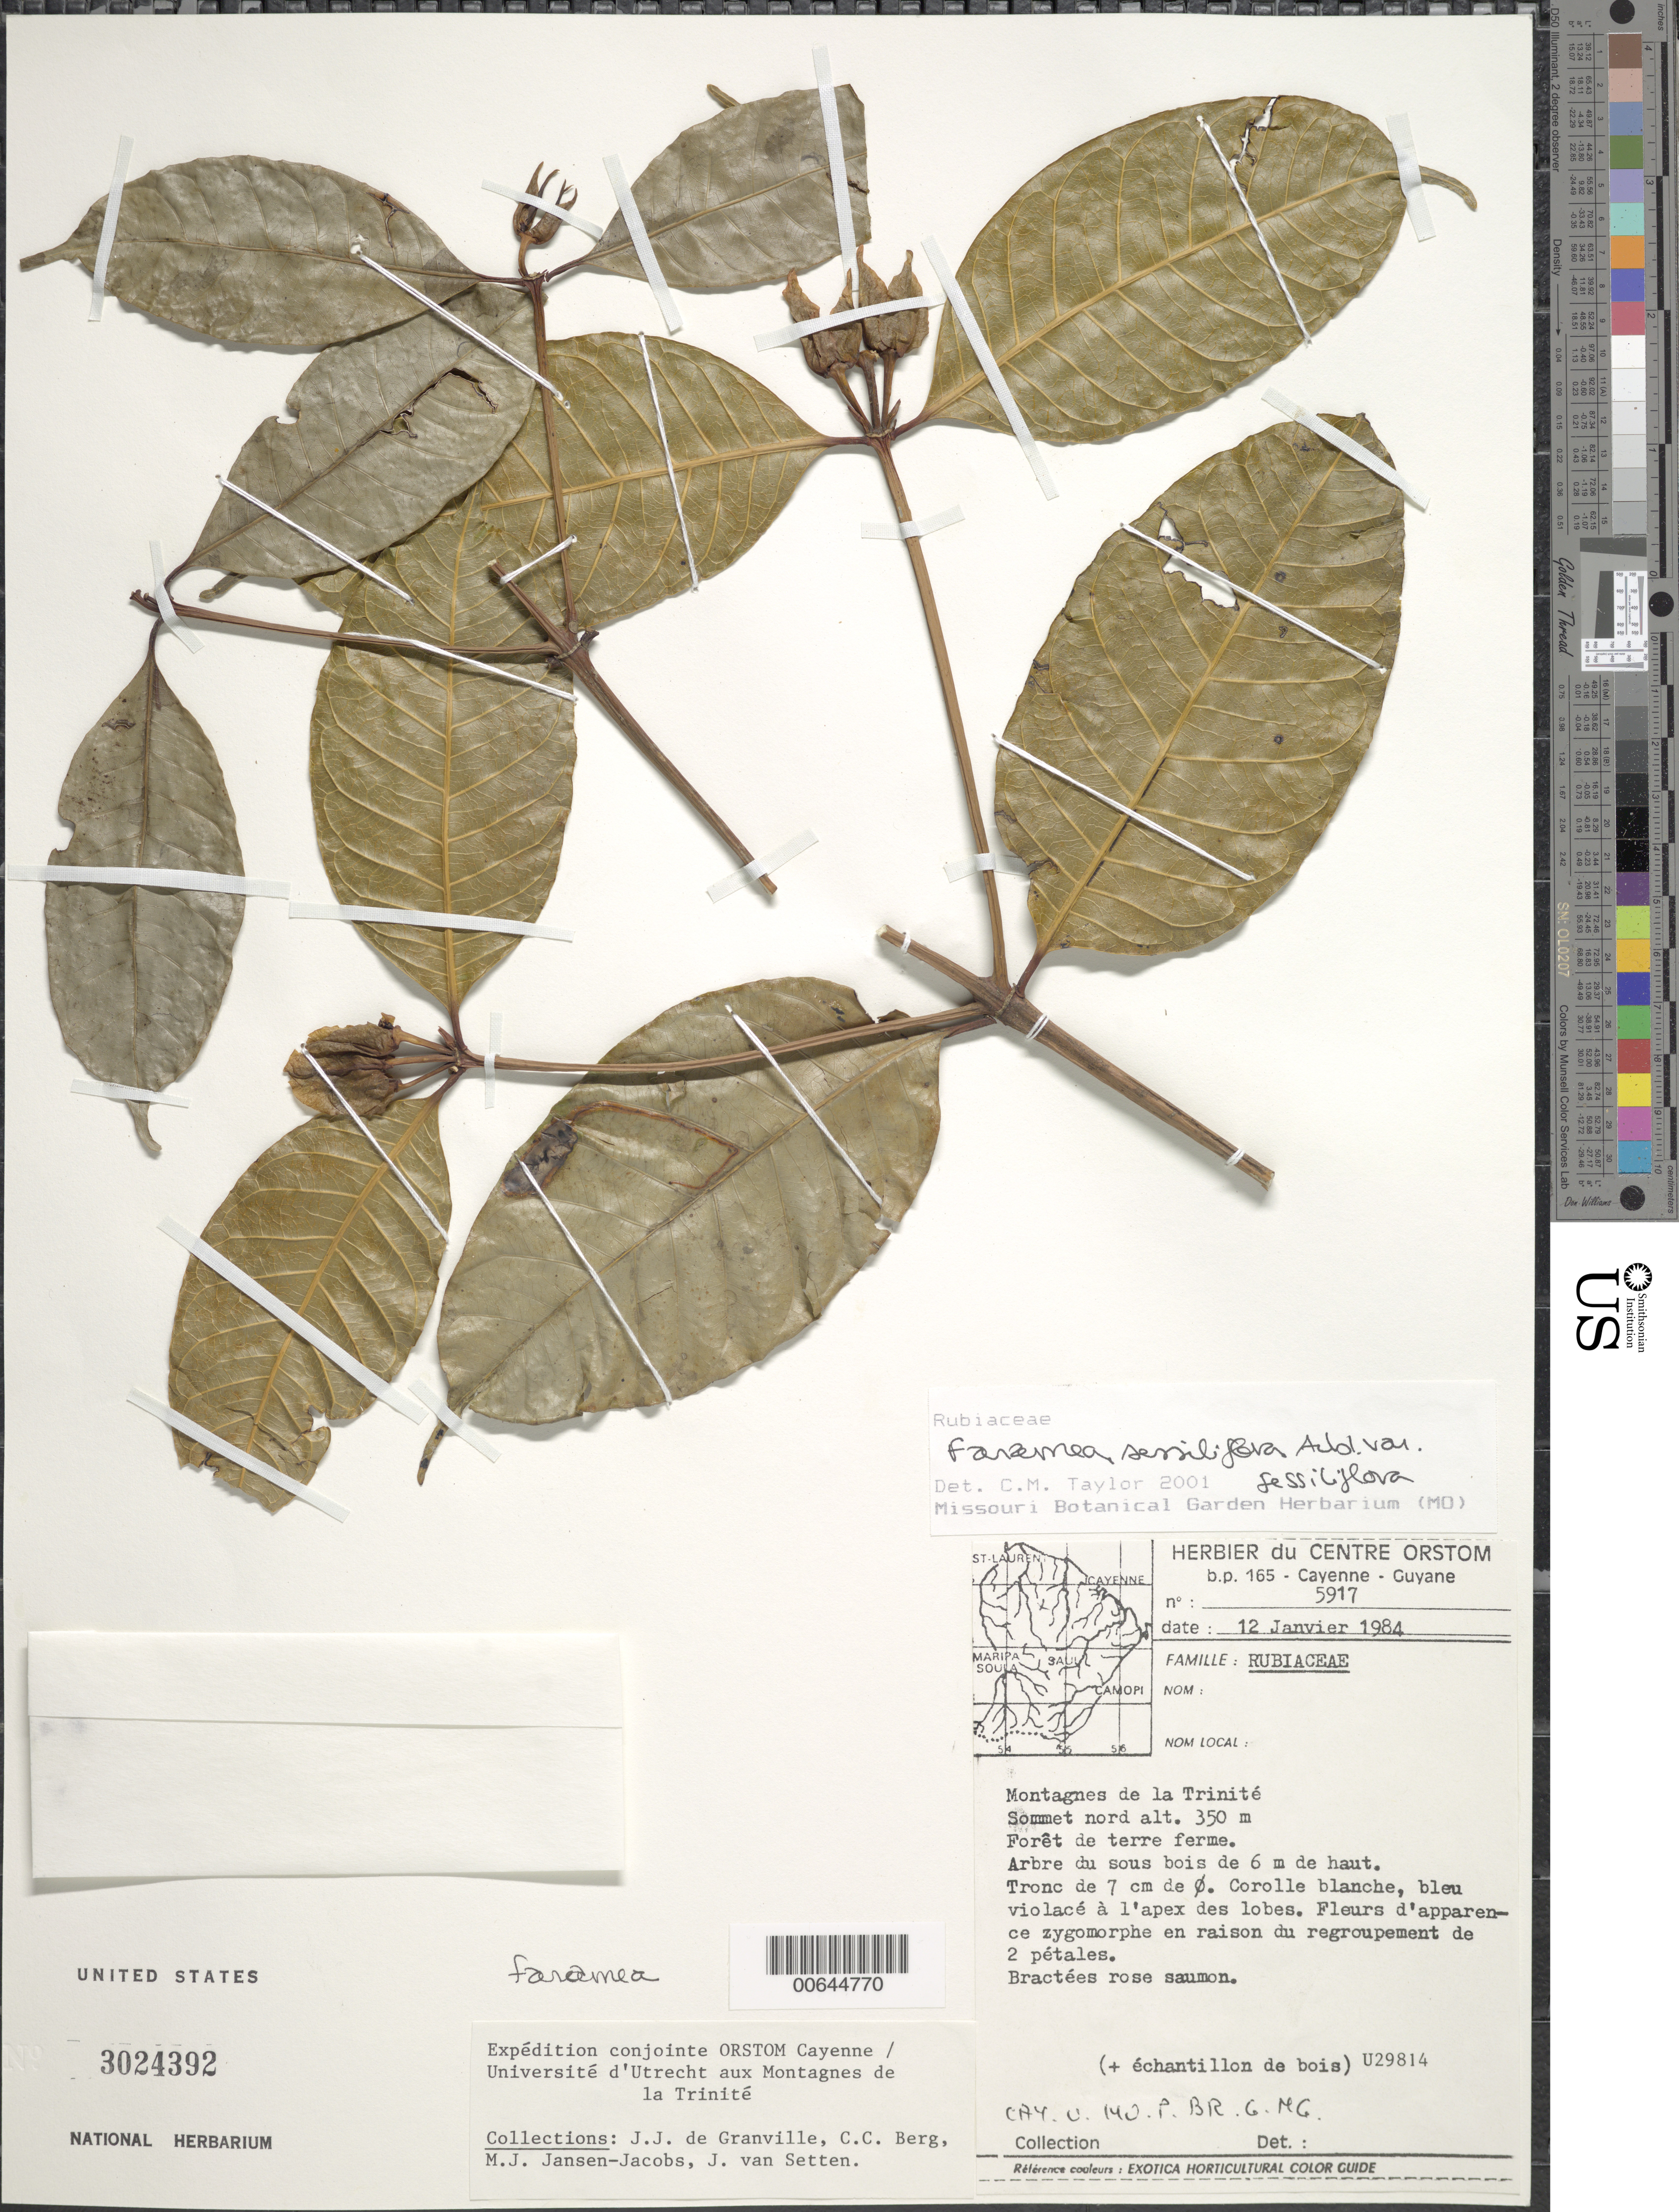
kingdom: Plantae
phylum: Tracheophyta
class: Magnoliopsida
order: Gentianales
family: Rubiaceae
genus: Faramea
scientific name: Faramea sessiliflora var. sessiliflora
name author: Aubl.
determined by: Taylor, Charlotte M.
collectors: J.-J. de Granville, C. C. Berg, M. J. Jansen-Jacobs & J. van Setten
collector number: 5917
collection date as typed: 12-Jan-84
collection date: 1984-01-12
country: French Guiana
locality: Montagnes de la Trinité, sommet Nord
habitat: Foret de terre ferme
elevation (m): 350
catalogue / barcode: US 3024392